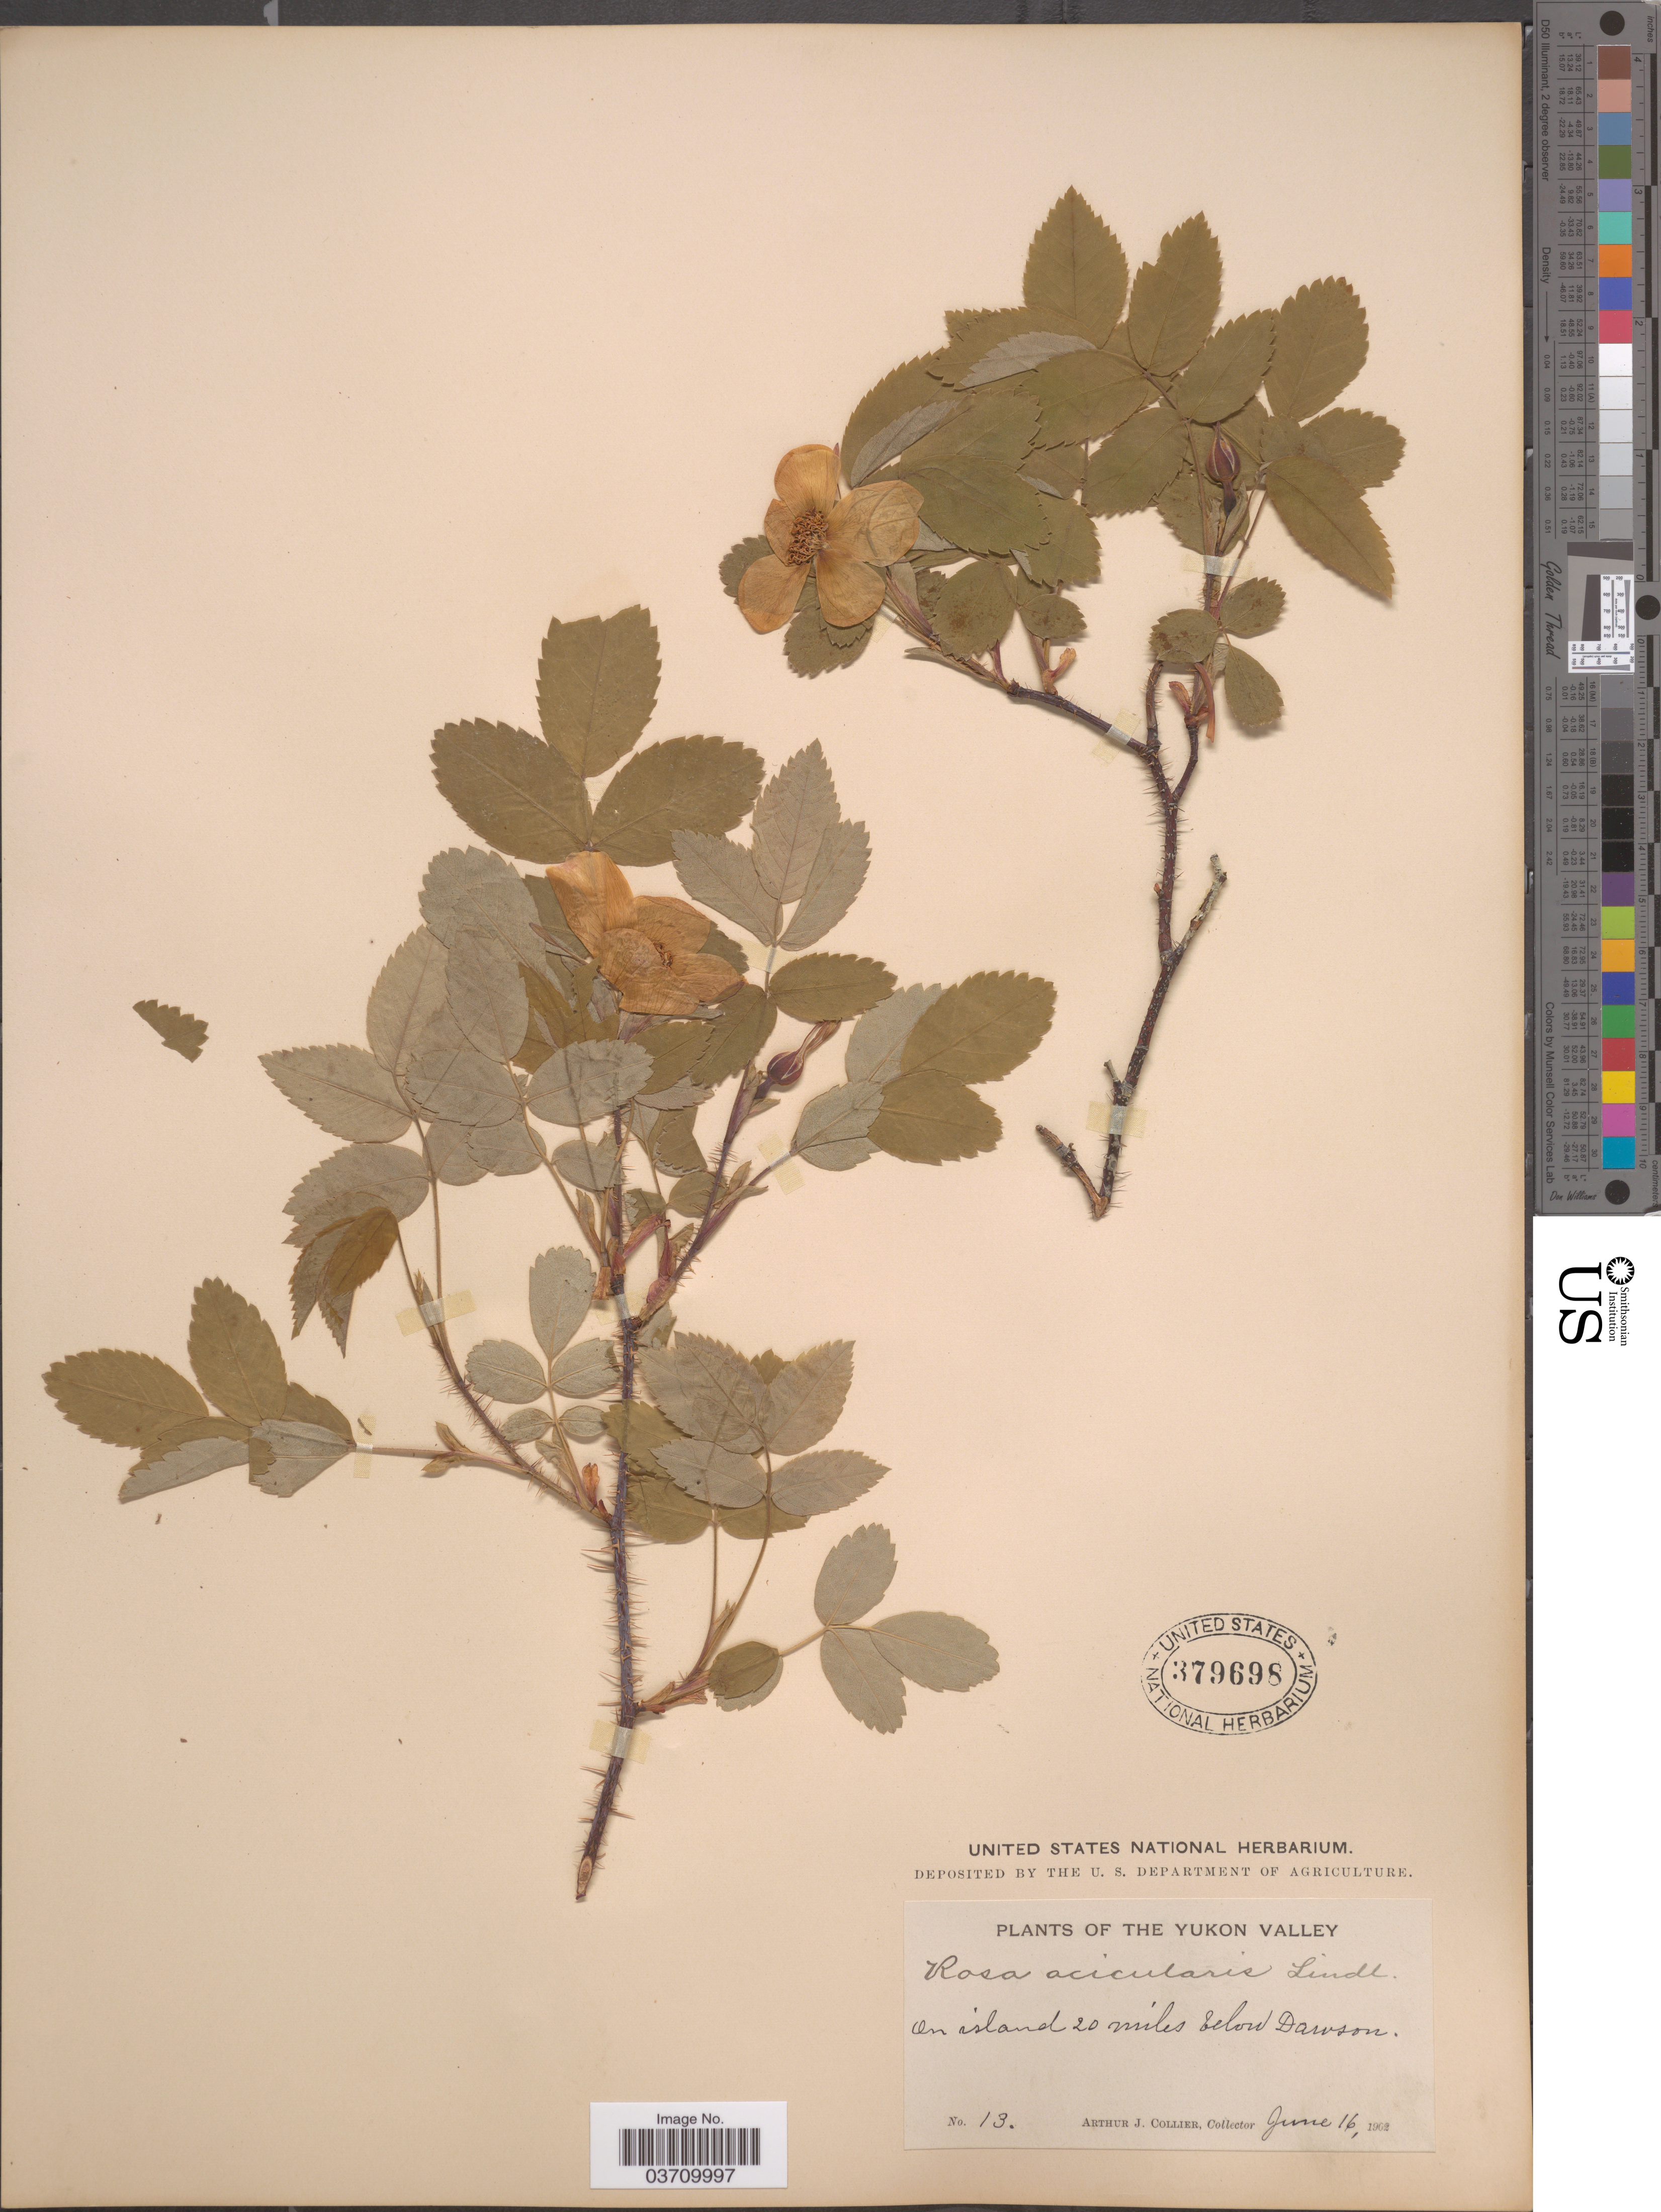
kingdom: Plantae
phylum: Tracheophyta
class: Magnoliopsida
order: Rosales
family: Rosaceae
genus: Rosa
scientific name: Rosa acicularis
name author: Lindl.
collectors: A. Collier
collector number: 13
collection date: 1962-06-16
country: Canada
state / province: Yukon Territory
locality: The Yukon Valley. On island 20 miles below Dawson.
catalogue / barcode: US 379698